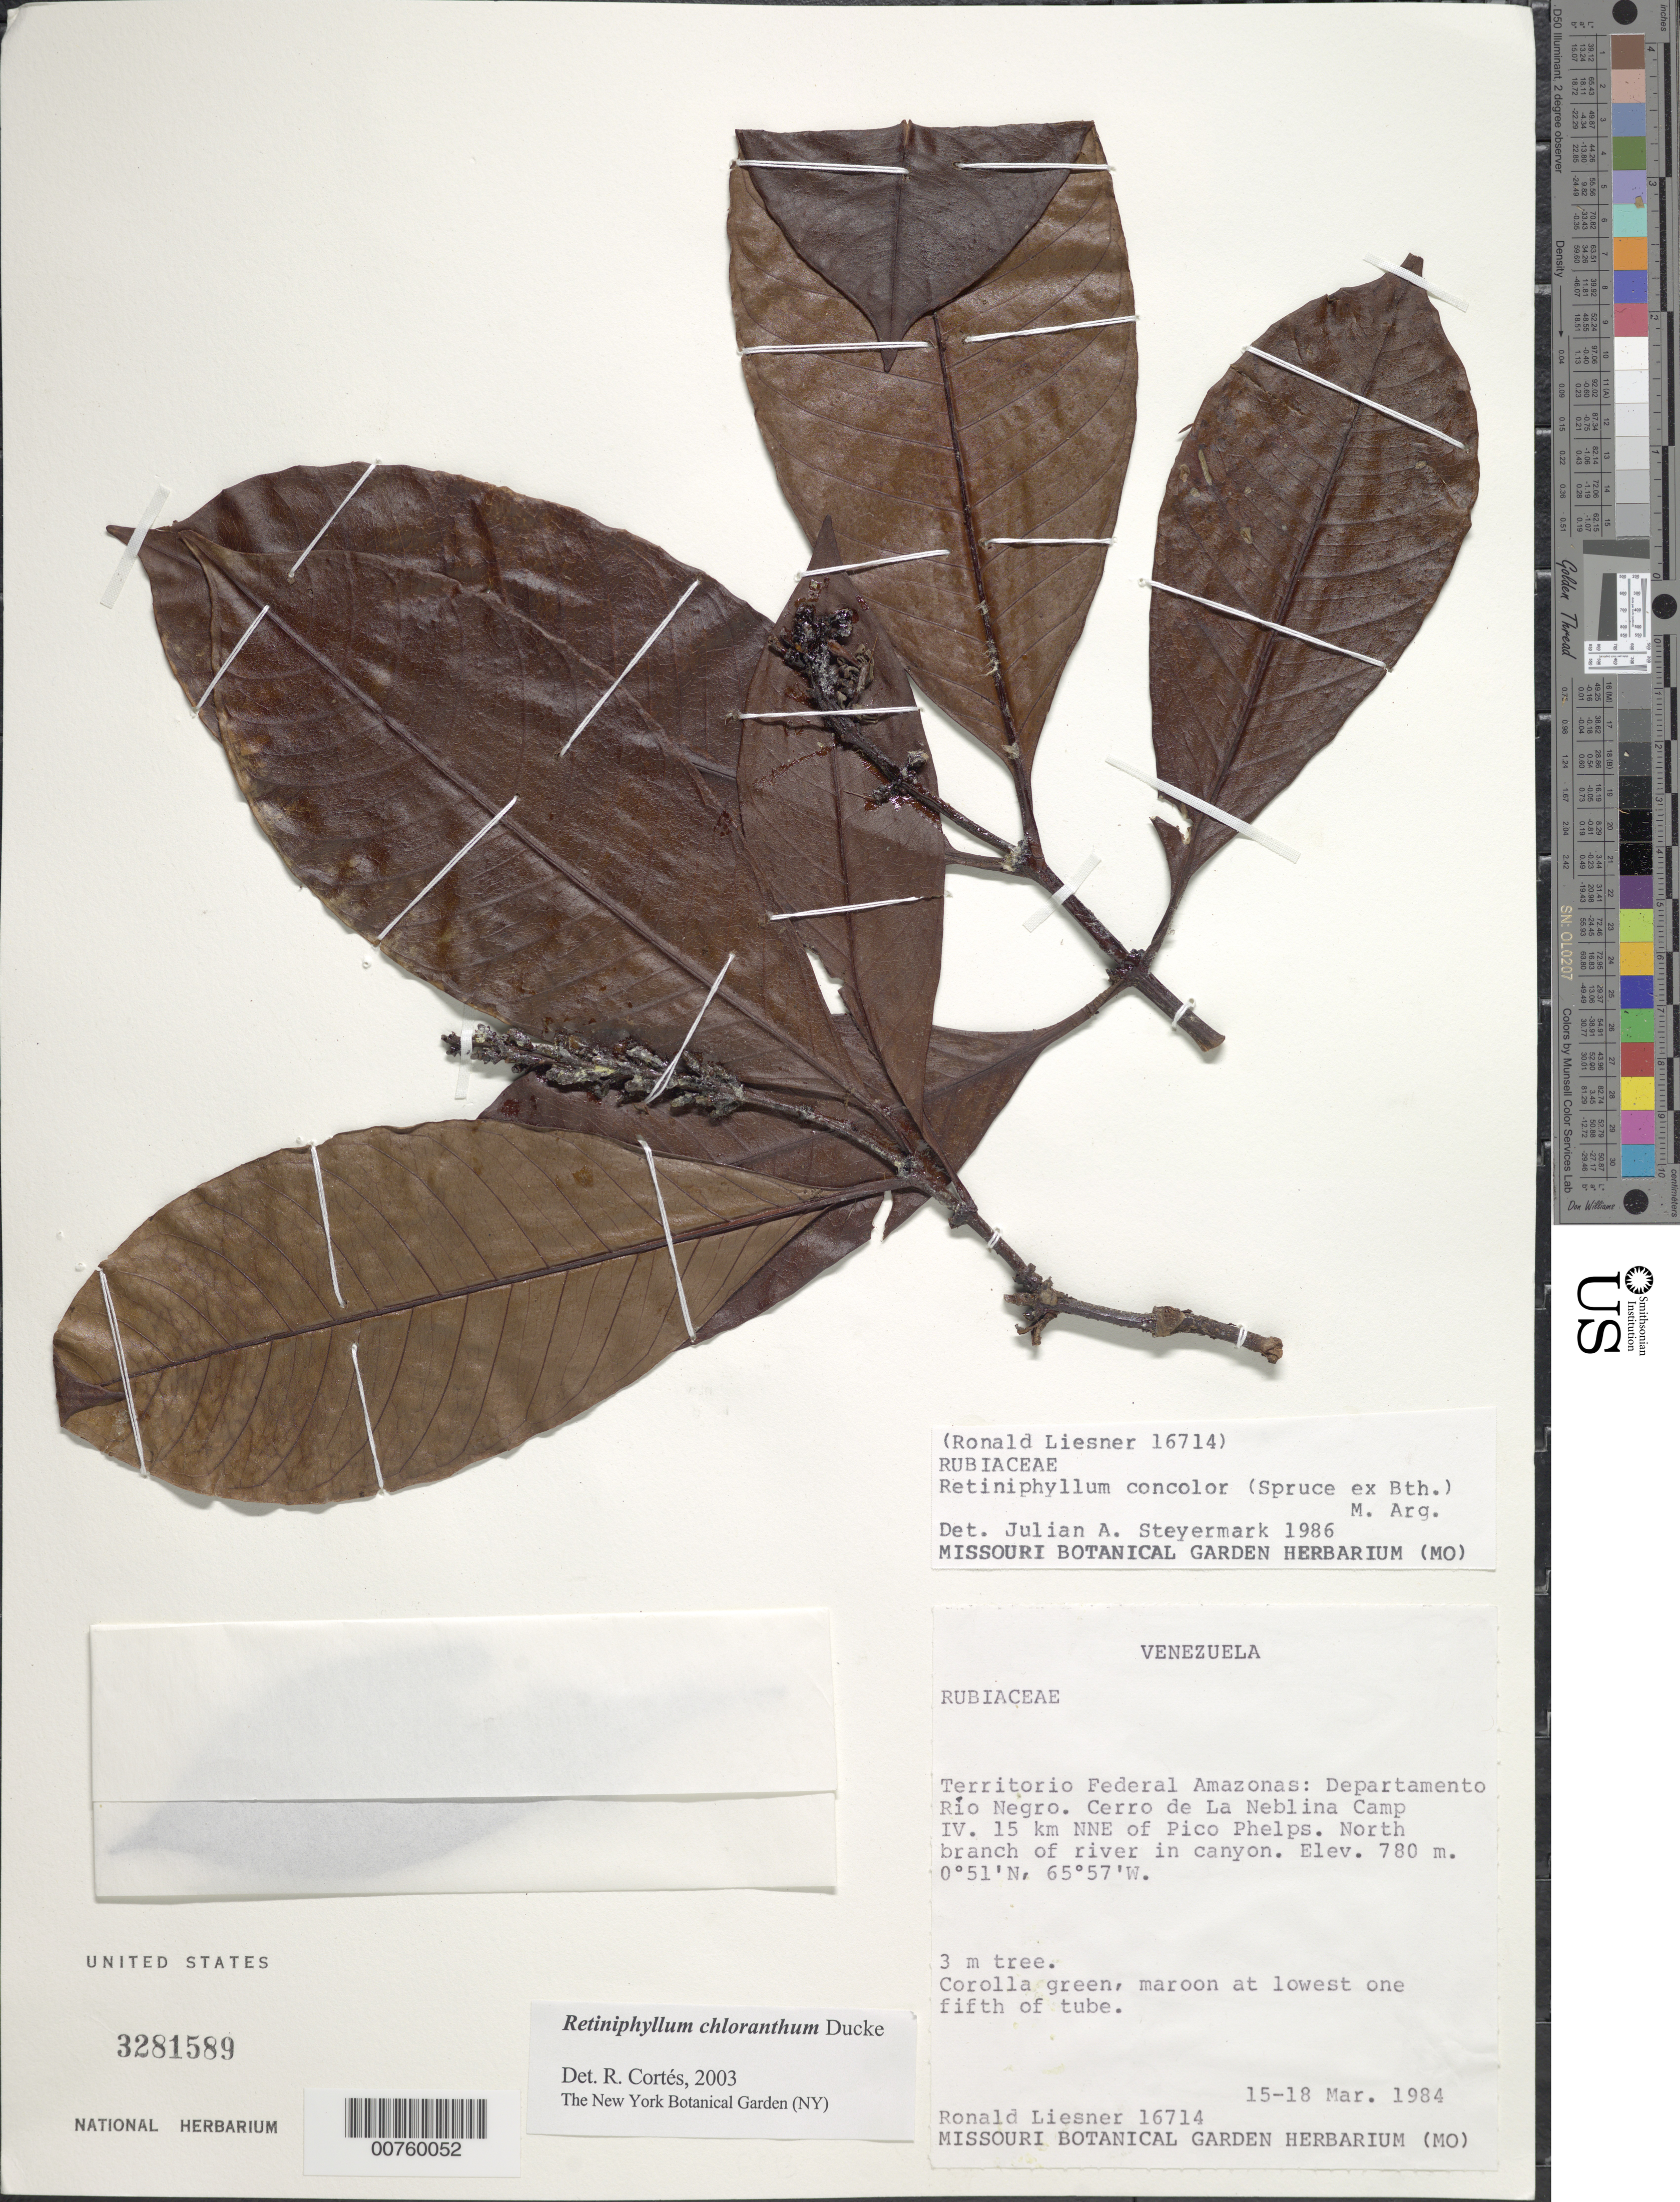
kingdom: Plantae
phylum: Tracheophyta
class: Magnoliopsida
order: Gentianales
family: Rubiaceae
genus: Retiniphyllum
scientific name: Retiniphyllum chloranthum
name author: Ducke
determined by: Cortes R., G.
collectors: R. L. Liesner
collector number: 16714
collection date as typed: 15-Mar-84 to 18-Mar-84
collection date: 1984-03-15/1984-03-18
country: Venezuela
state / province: Amazonas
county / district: Río Negro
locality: Cerro de La Neblina Camp IV, 15 km NNE of Pico Phelps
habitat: North branch of river in canyon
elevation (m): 780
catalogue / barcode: US 3281589